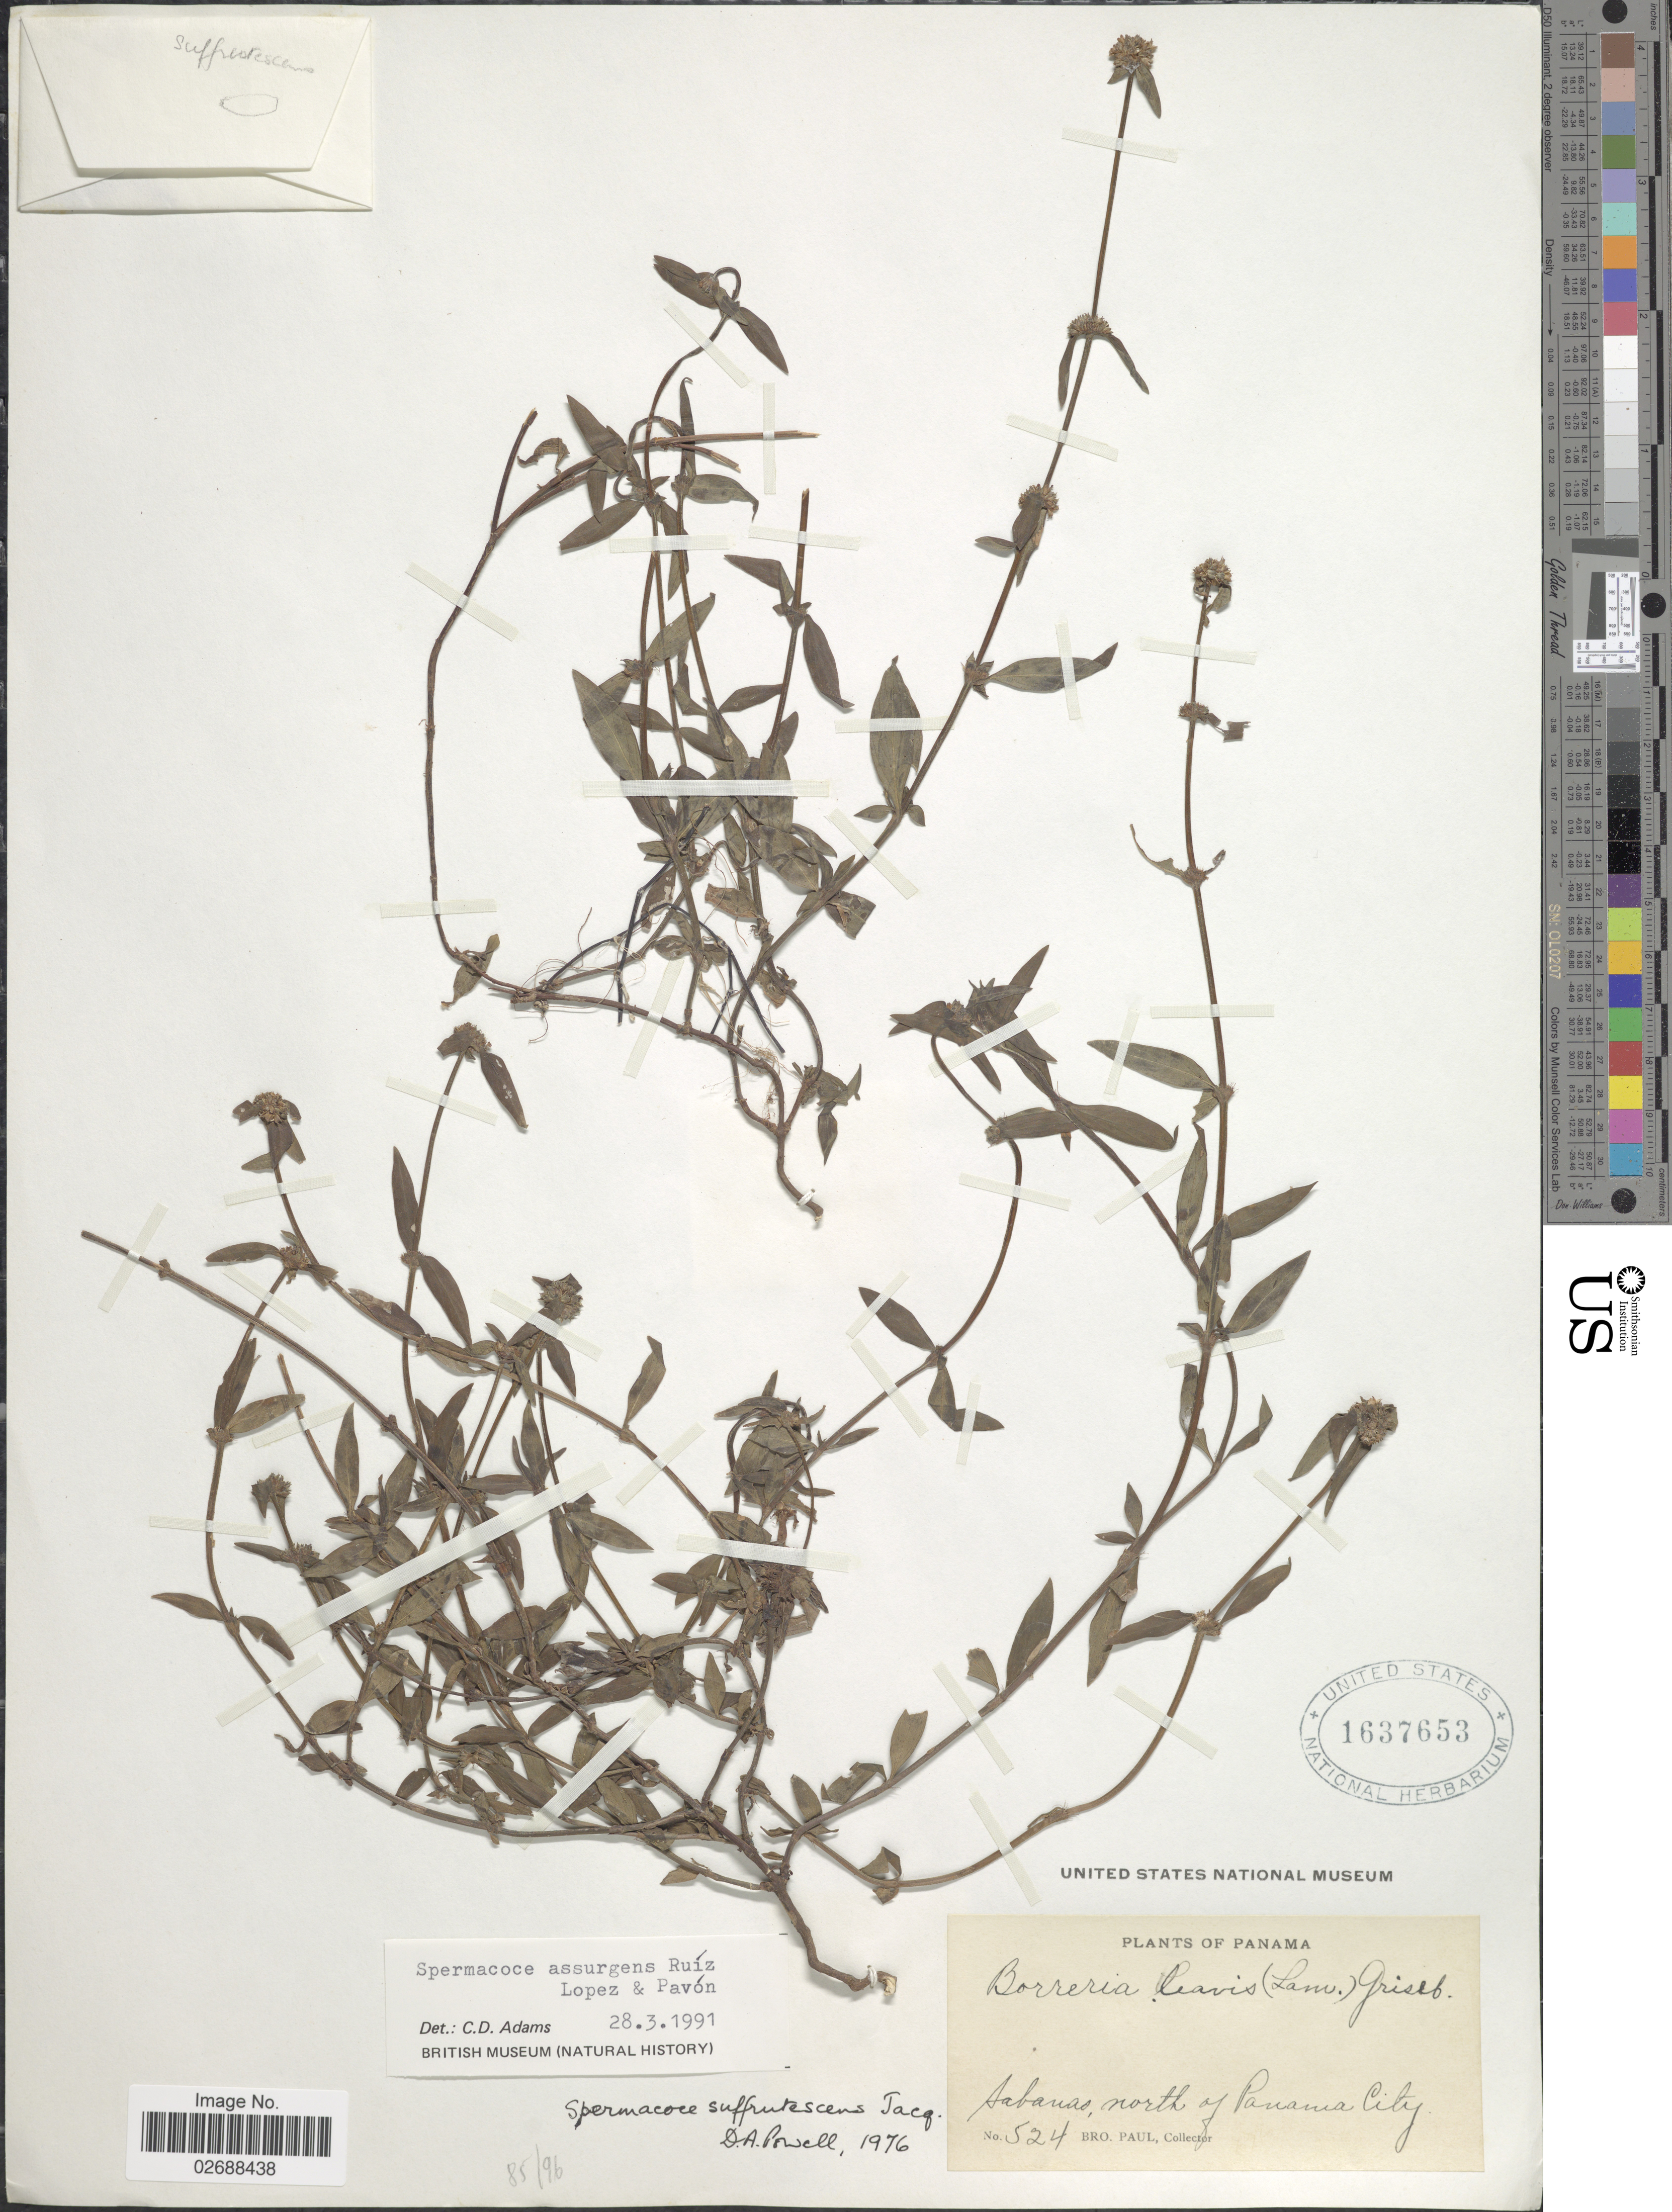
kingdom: Plantae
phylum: Tracheophyta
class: Magnoliopsida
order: Gentianales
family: Rubiaceae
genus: Spermacoce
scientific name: Spermacoce assurgens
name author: Ruiz & Pav.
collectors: B. Paul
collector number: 524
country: Panama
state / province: Panamá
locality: North of Panama City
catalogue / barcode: US 1637653